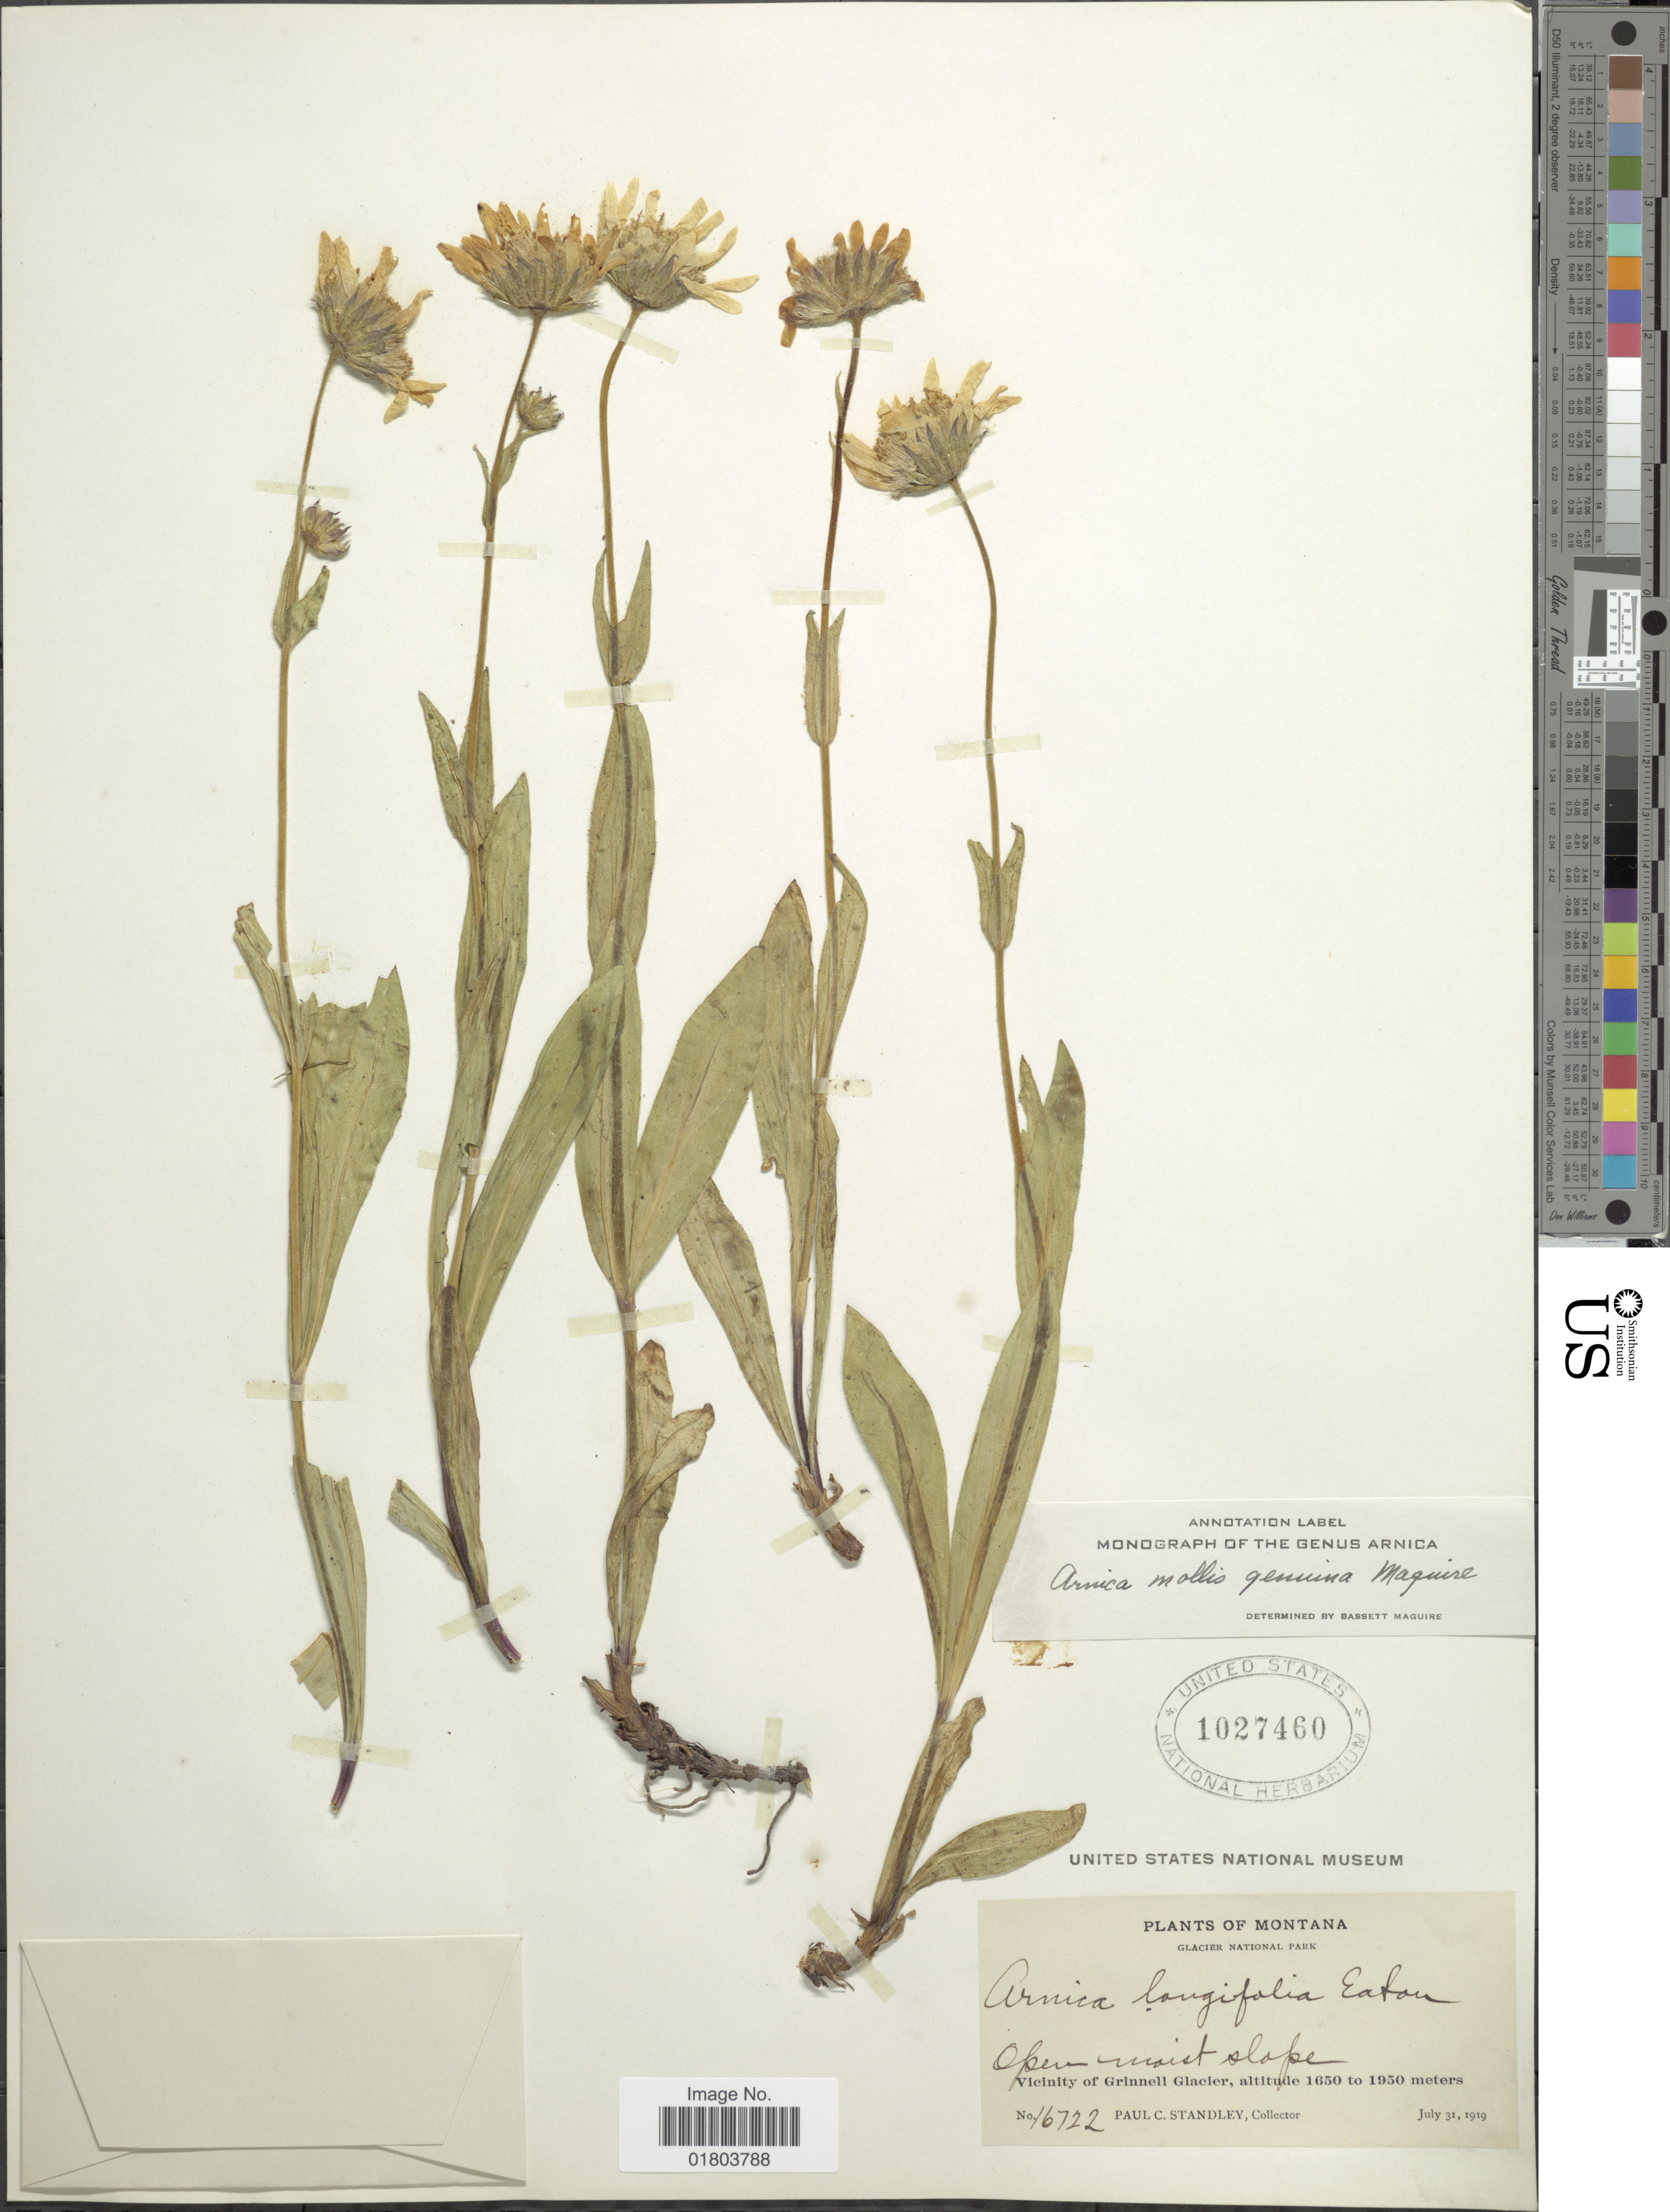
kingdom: Plantae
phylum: Tracheophyta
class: Magnoliopsida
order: Asterales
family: Asteraceae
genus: Arnica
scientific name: Arnica mollis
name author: Hook.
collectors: P. C. Standley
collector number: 16722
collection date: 1919-07-31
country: United States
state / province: Montana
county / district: Glacier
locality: Glacier National Park, Open moist slope, Vicinity of Grinnell Glacier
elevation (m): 1650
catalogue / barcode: US 1027460